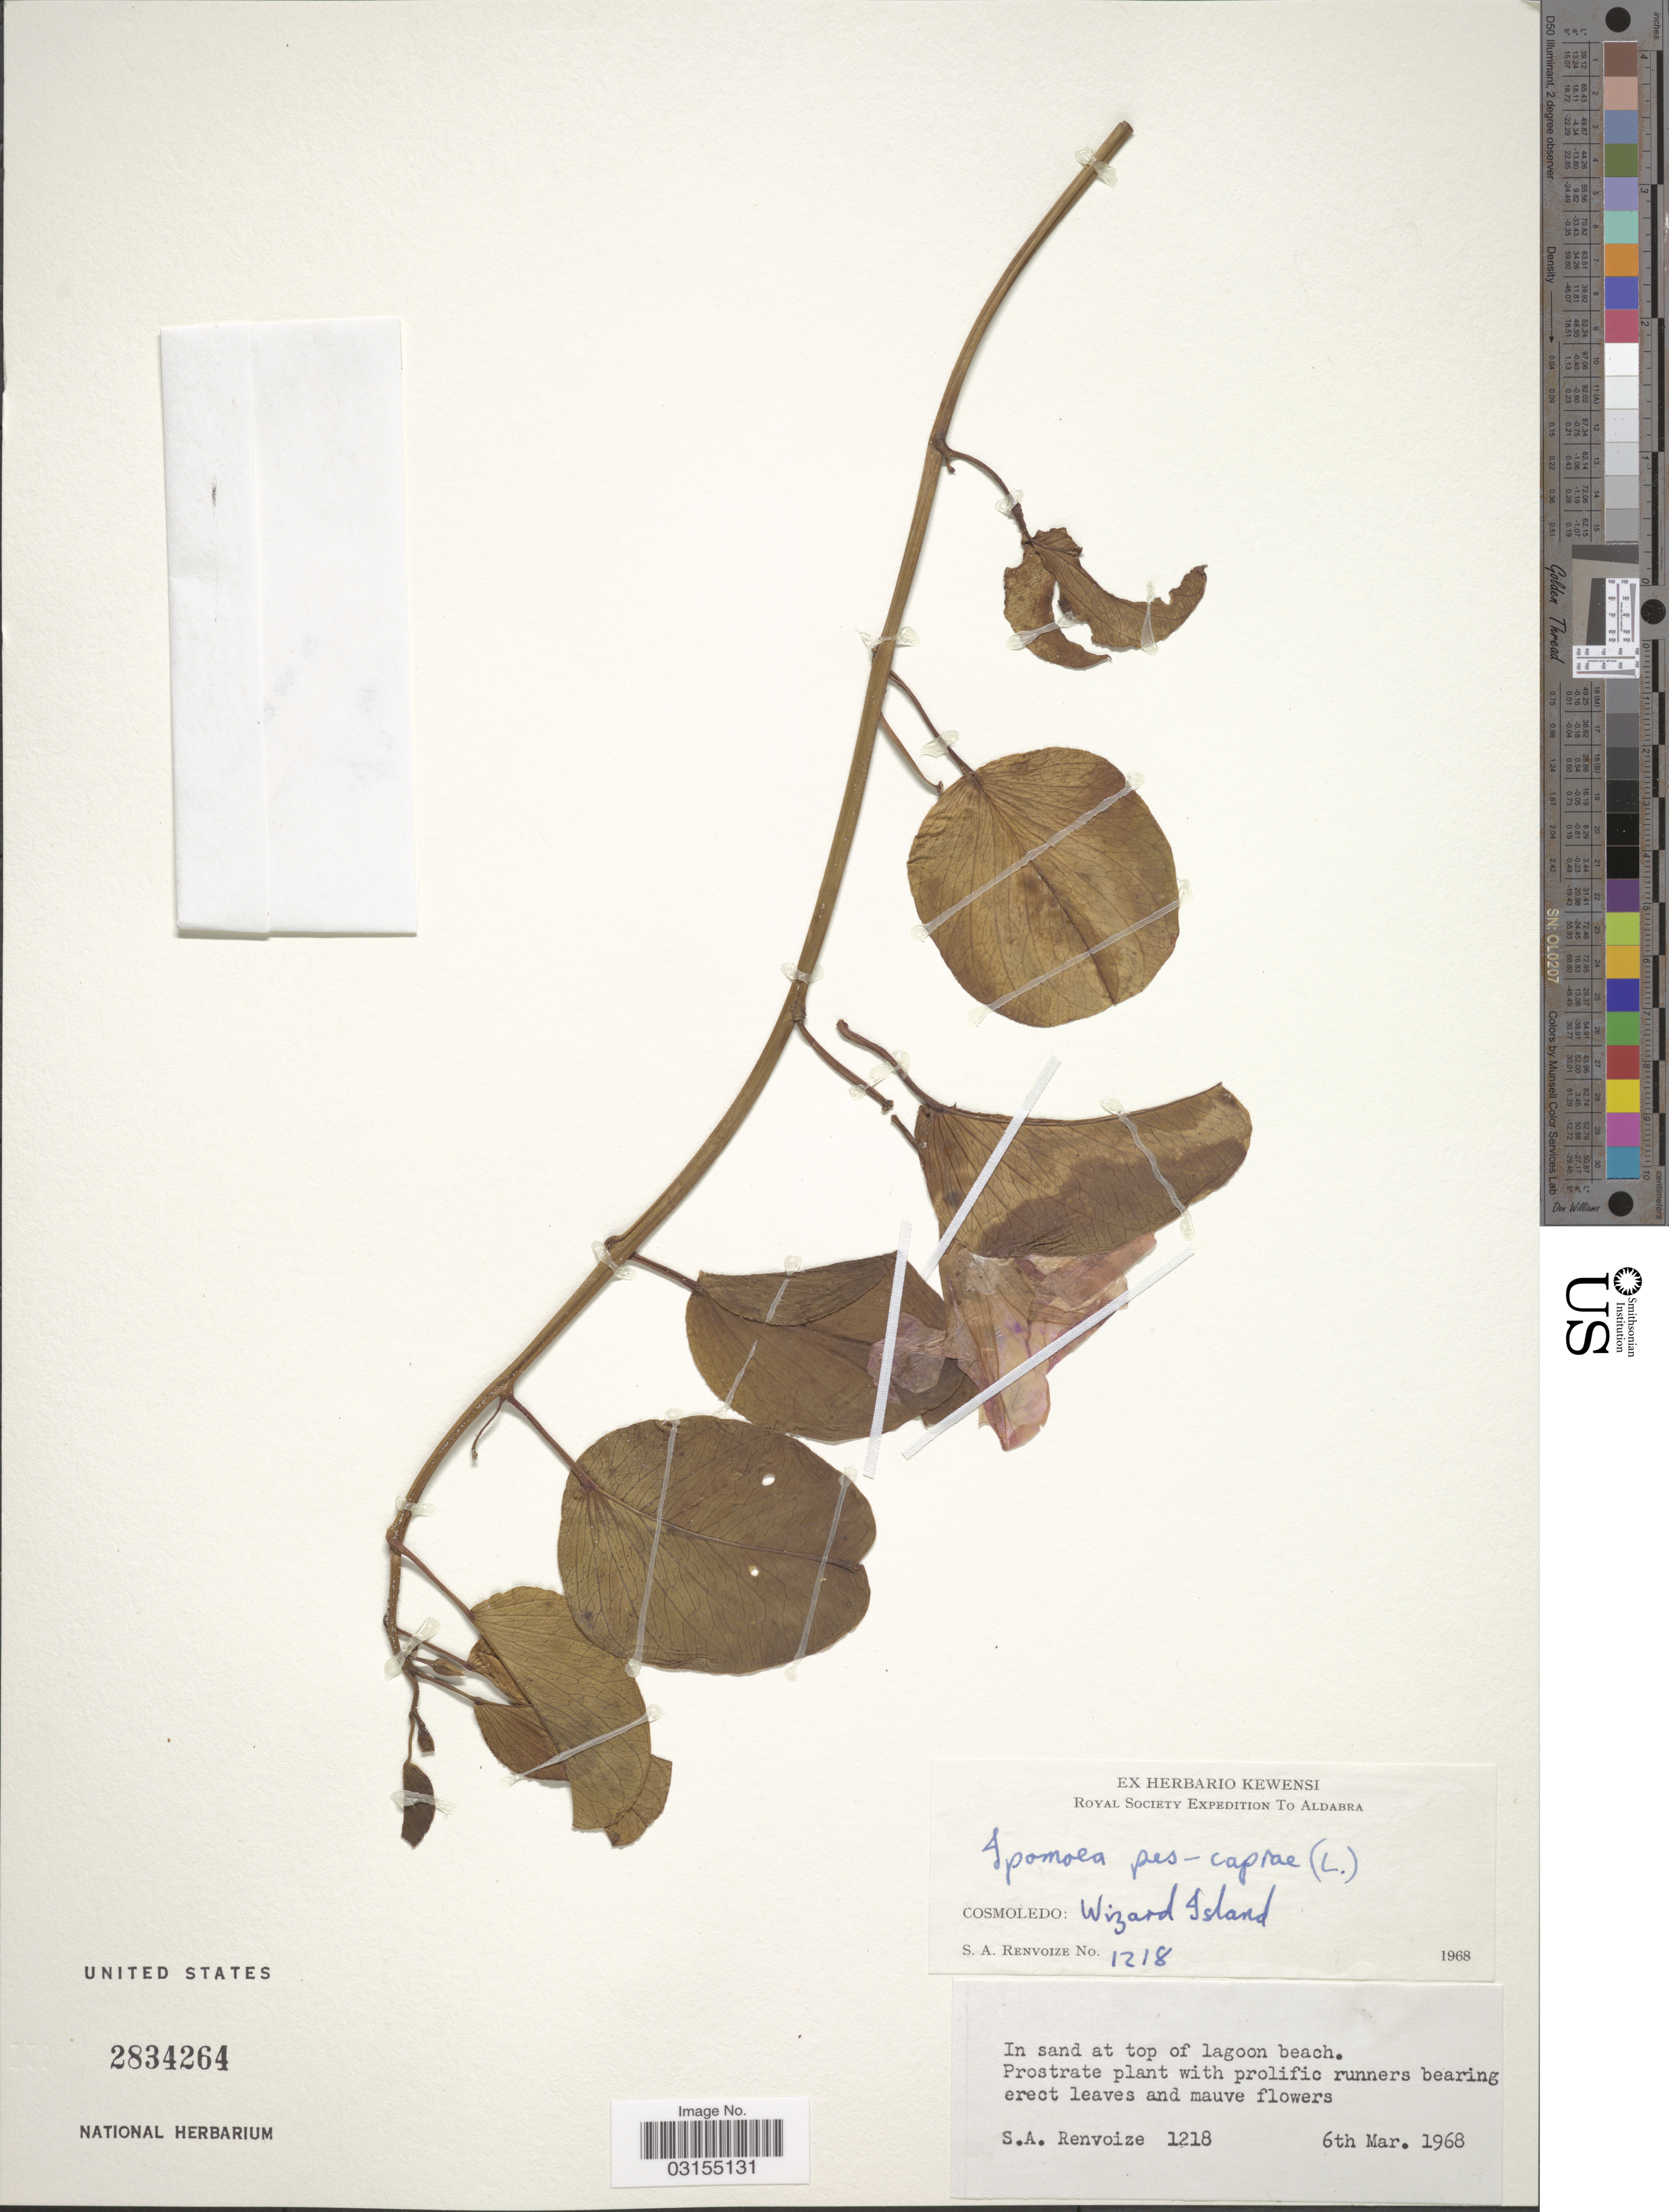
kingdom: Plantae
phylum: Tracheophyta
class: Magnoliopsida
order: Solanales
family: Convolvulaceae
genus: Ipomoea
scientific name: Ipomoea pes-caprae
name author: (L.) R. Br.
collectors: S. A. Renvoize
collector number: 1218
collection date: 1968-03-06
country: Seychelles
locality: Aldabra. Cosmoledo: Wizard Island. In sand at top of lagoon beach.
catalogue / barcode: US 2834264